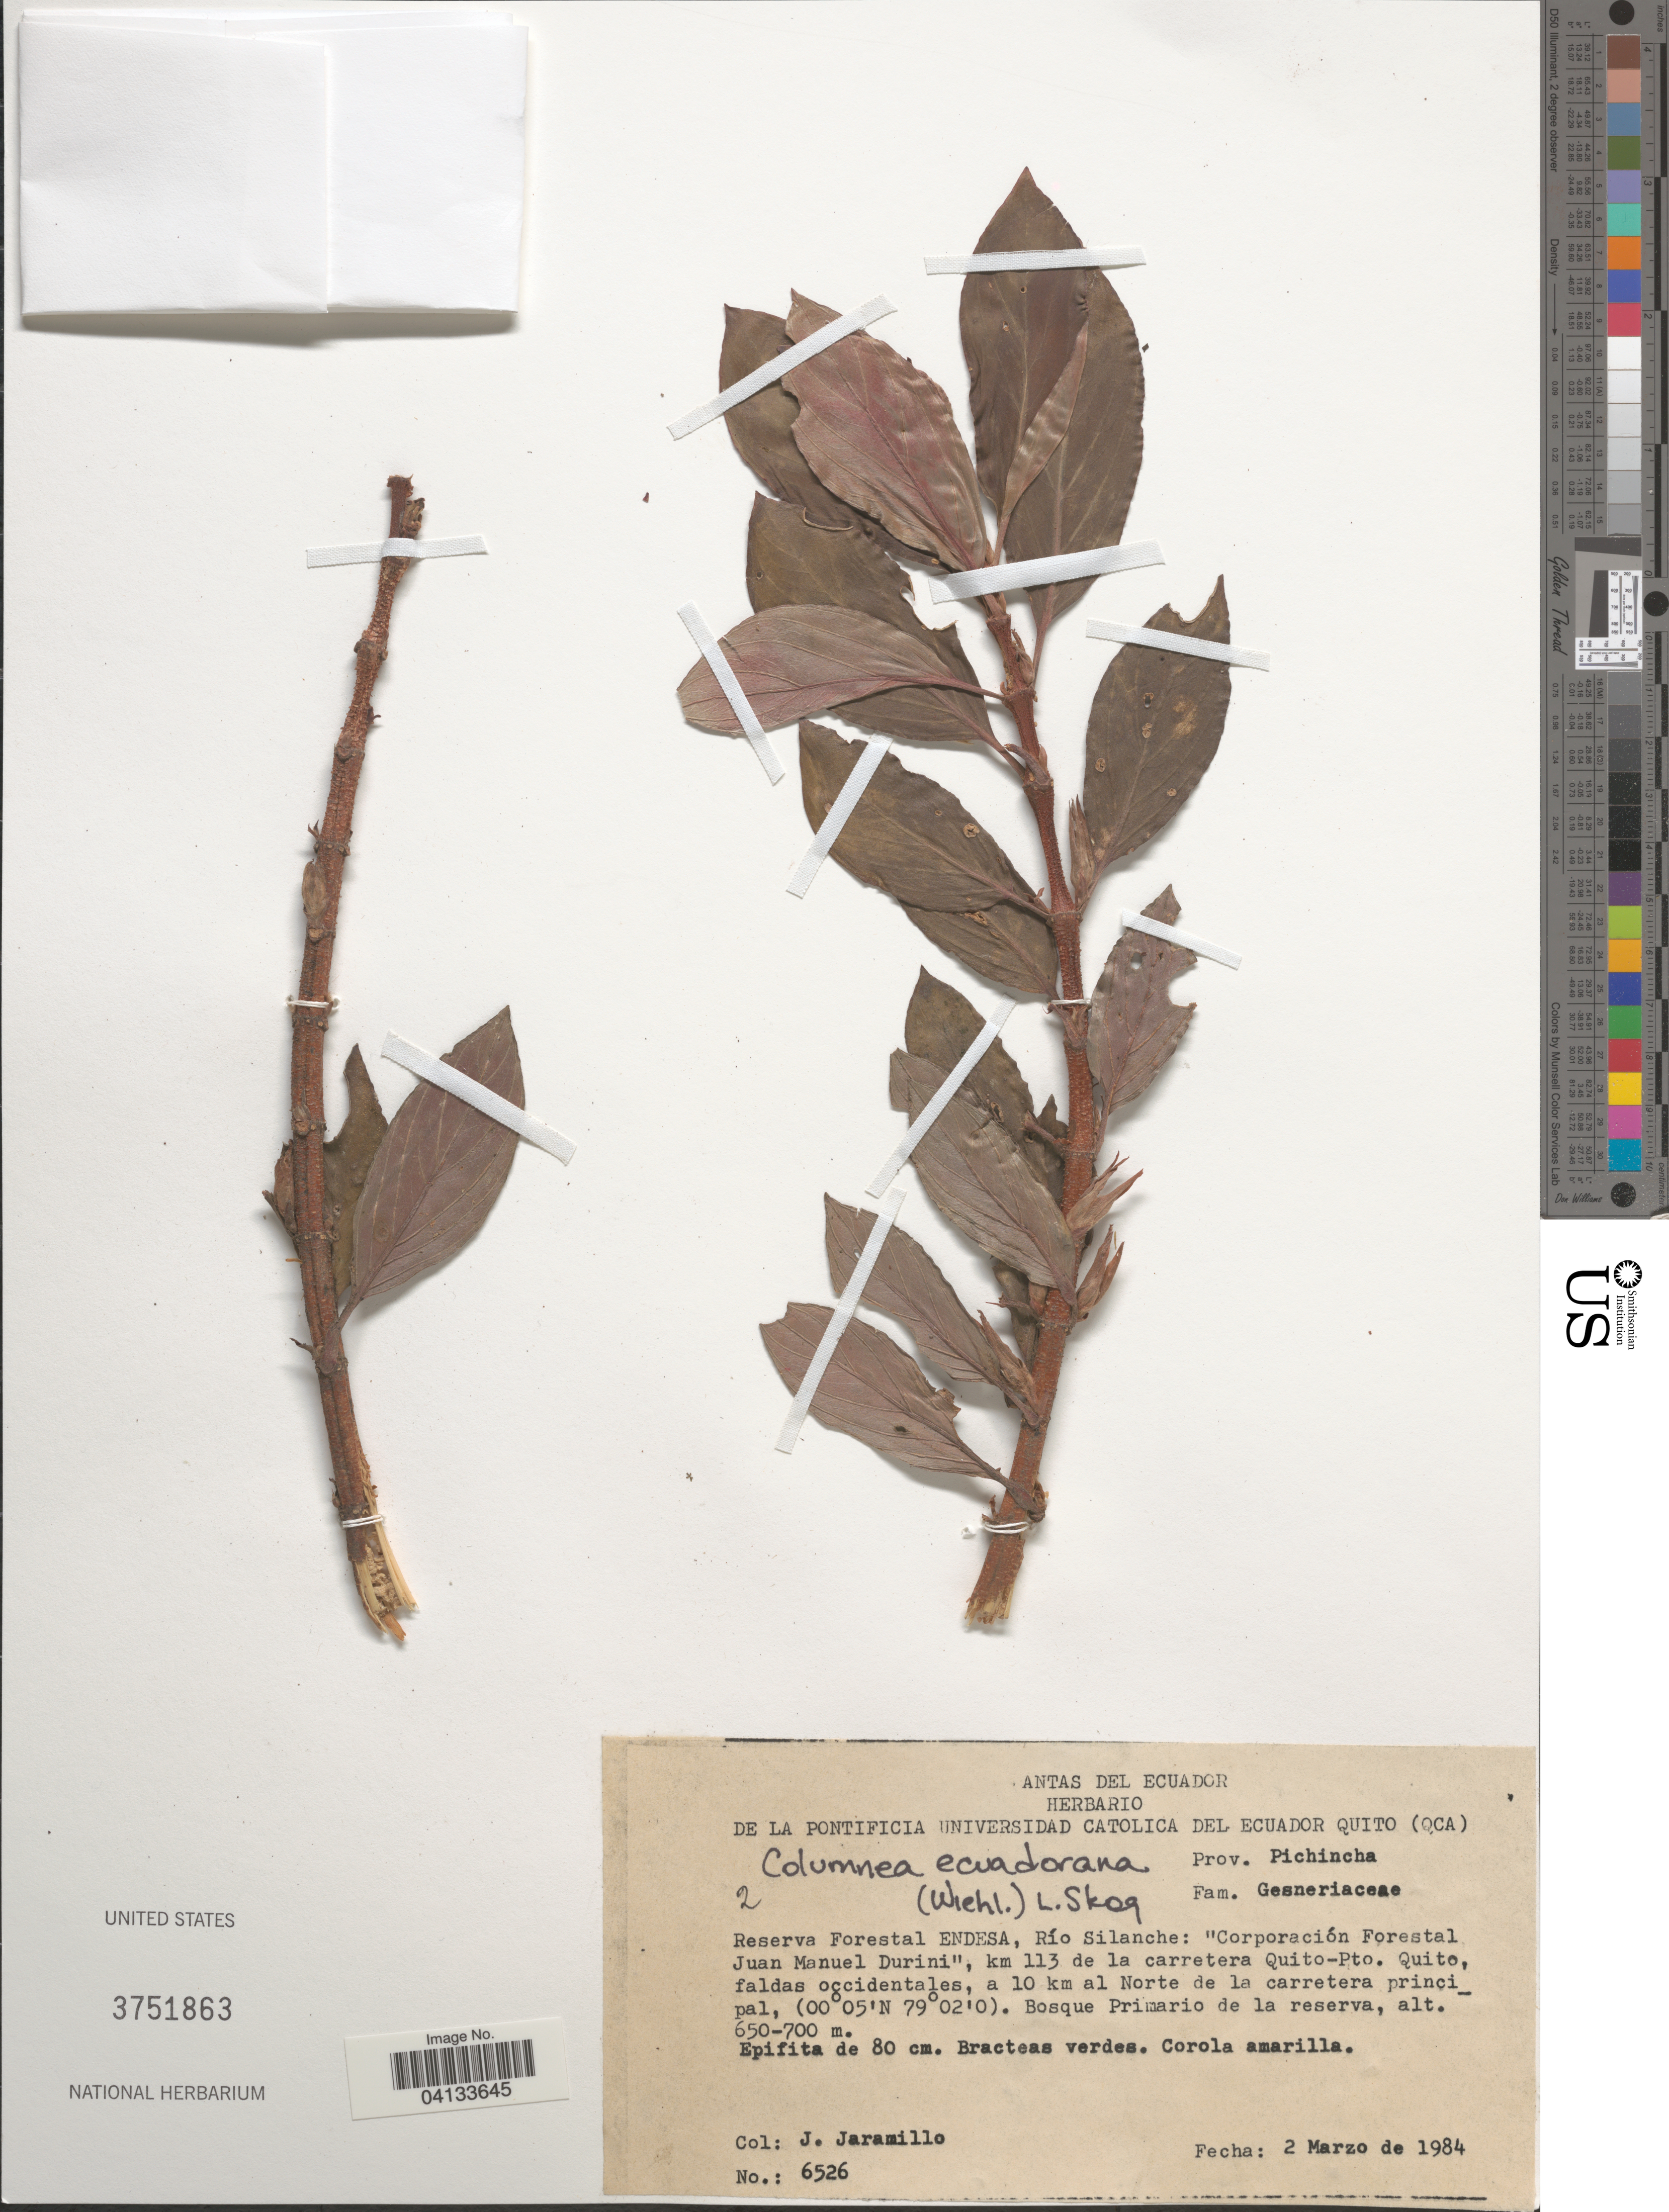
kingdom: Plantae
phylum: Tracheophyta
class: Magnoliopsida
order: Lamiales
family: Gesneriaceae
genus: Columnea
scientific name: Columnea ecuadorana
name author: (Wiehler) L.E. Skog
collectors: J. Jaramillo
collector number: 6526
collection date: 1984-03-02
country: Ecuador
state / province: Pichincha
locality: Reserva Forestal ENDESA, Río Silanche: "Corporación Forestal Juan Manuel Durini", km 113 de la carretera Quito-Pto. Quito, faldas occidentales, a 10 km al Norte de la carretera principal.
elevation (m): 650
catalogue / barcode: US 3751863